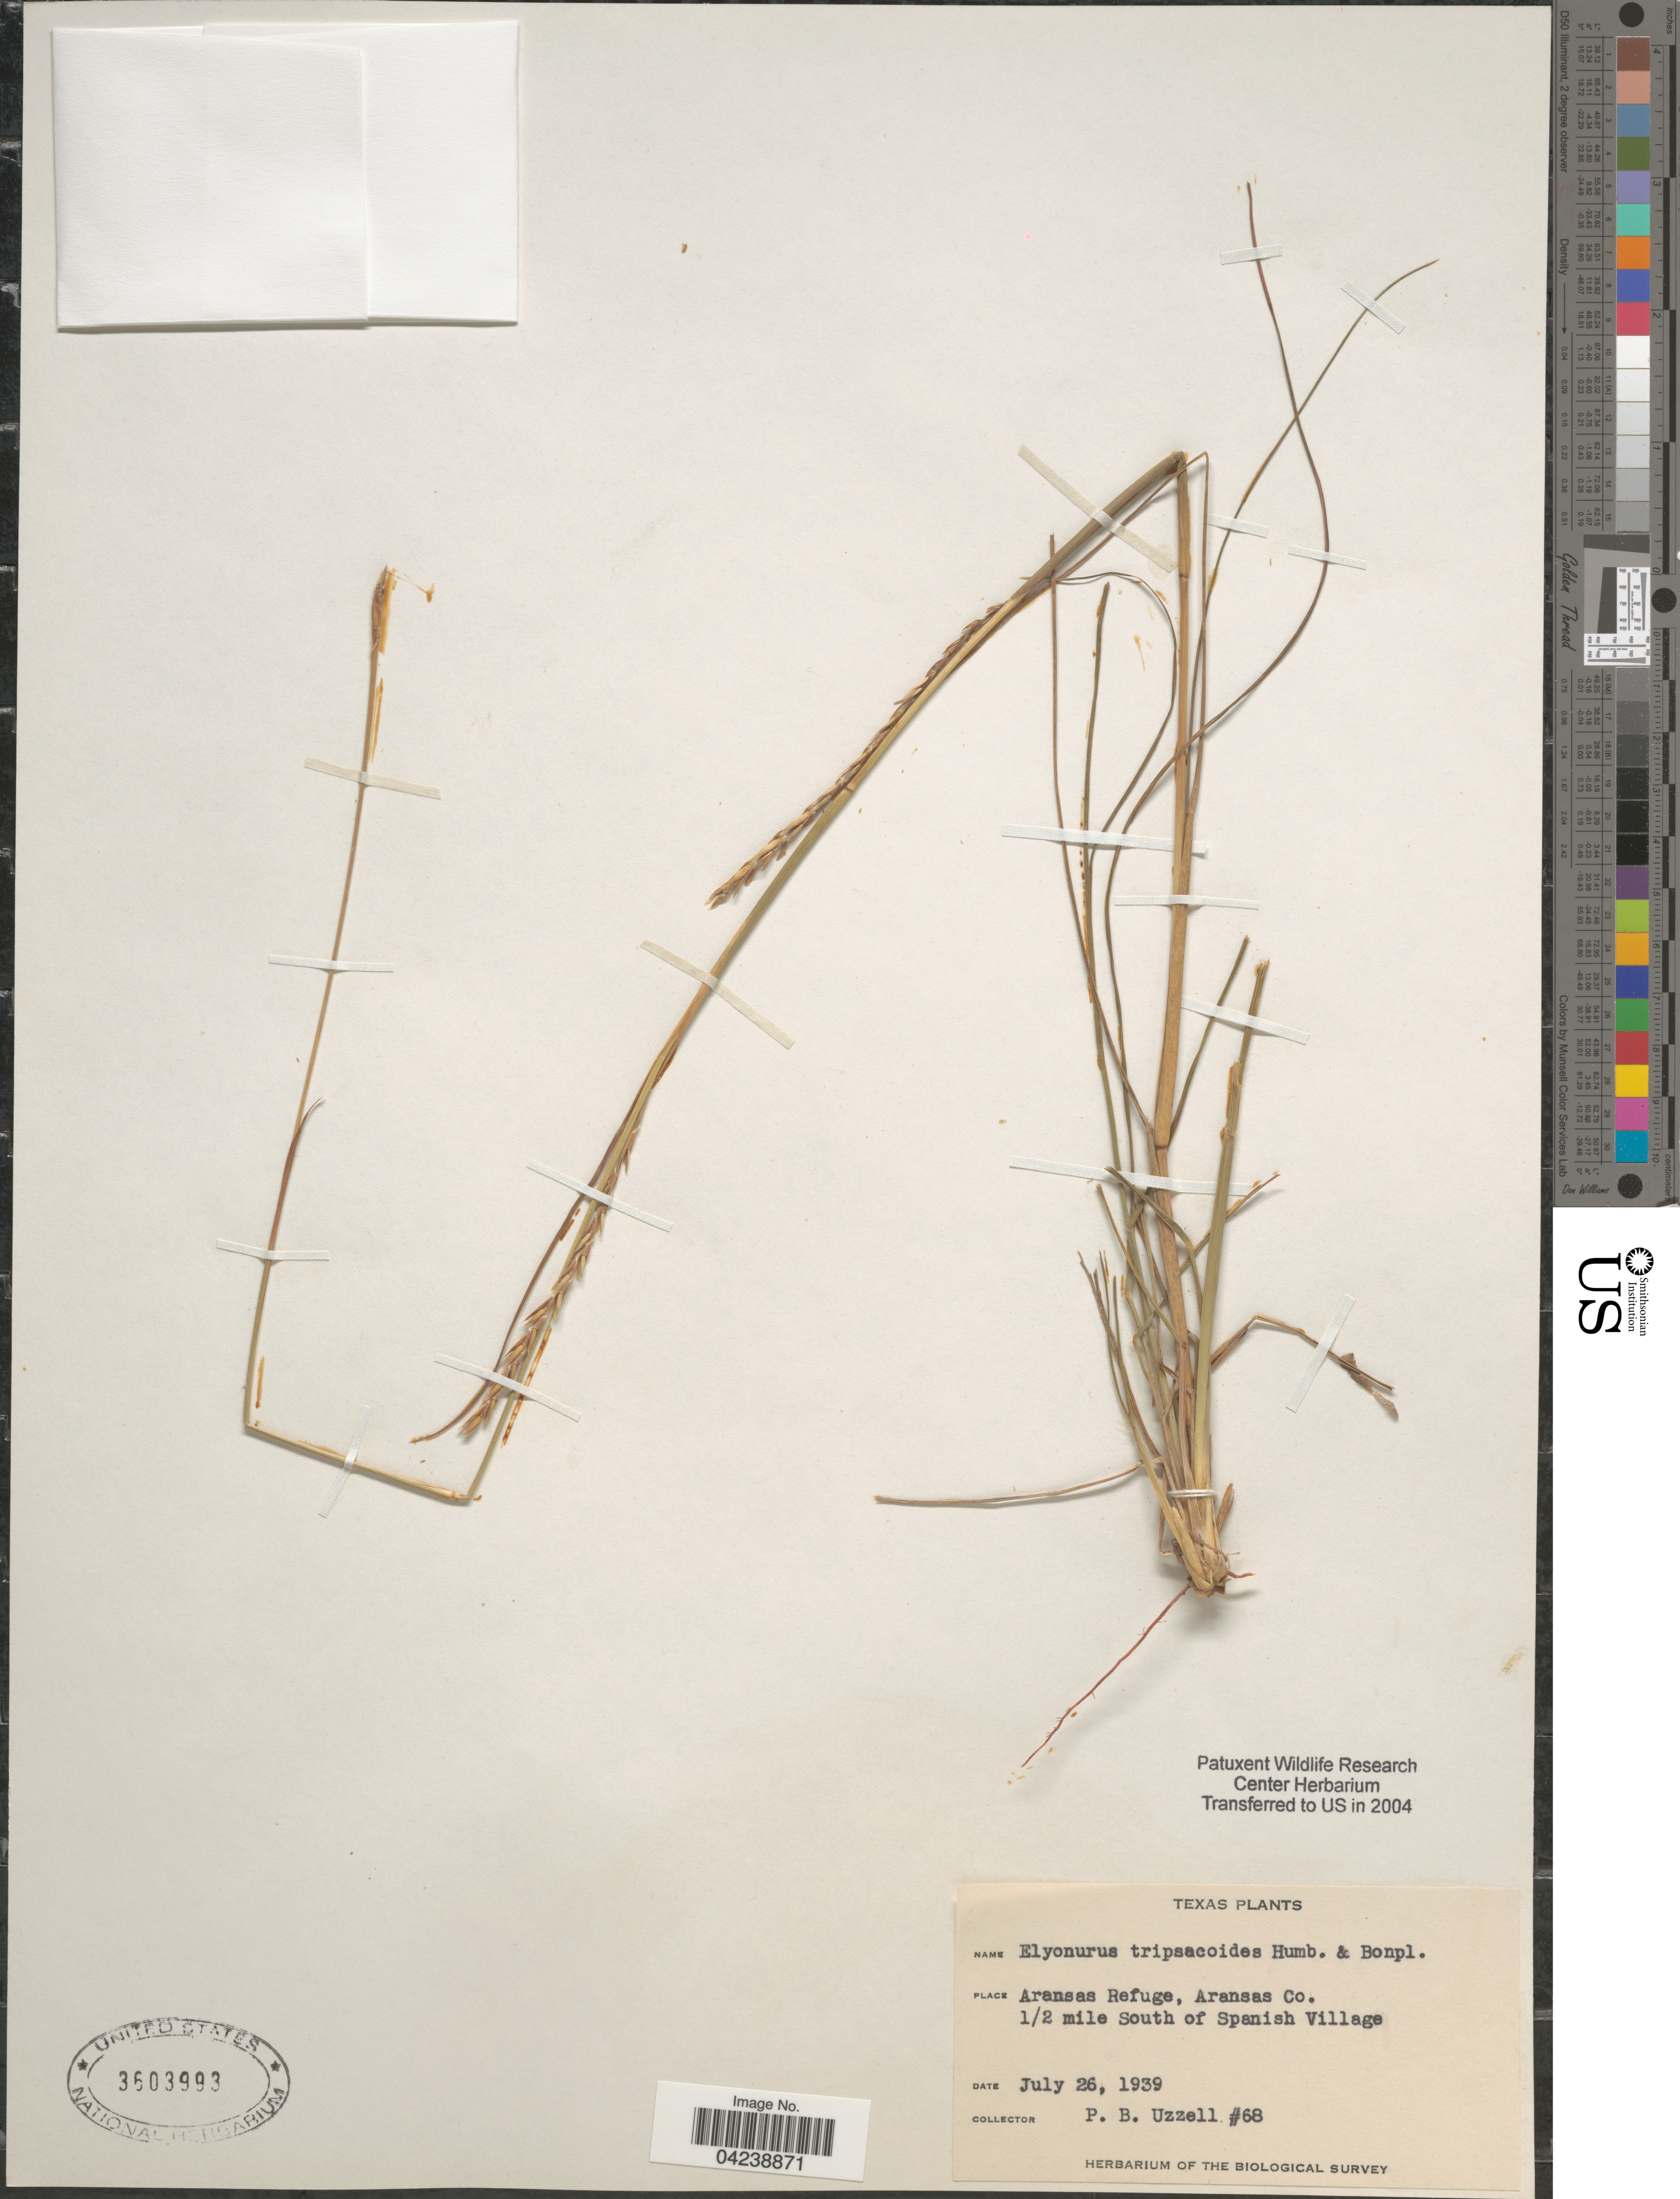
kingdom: Plantae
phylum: Tracheophyta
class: Liliopsida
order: Poales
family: Poaceae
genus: Elionurus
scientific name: Elionurus tripsacoides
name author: Humb. & Bonpl. ex Willd.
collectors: P. Uzzell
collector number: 68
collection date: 1939-07-26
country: United States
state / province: Texas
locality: Aransas Refuge, Aransas Co. 1/2 mile South of Spanish Village. The Biological Survey.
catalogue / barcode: US 3603993